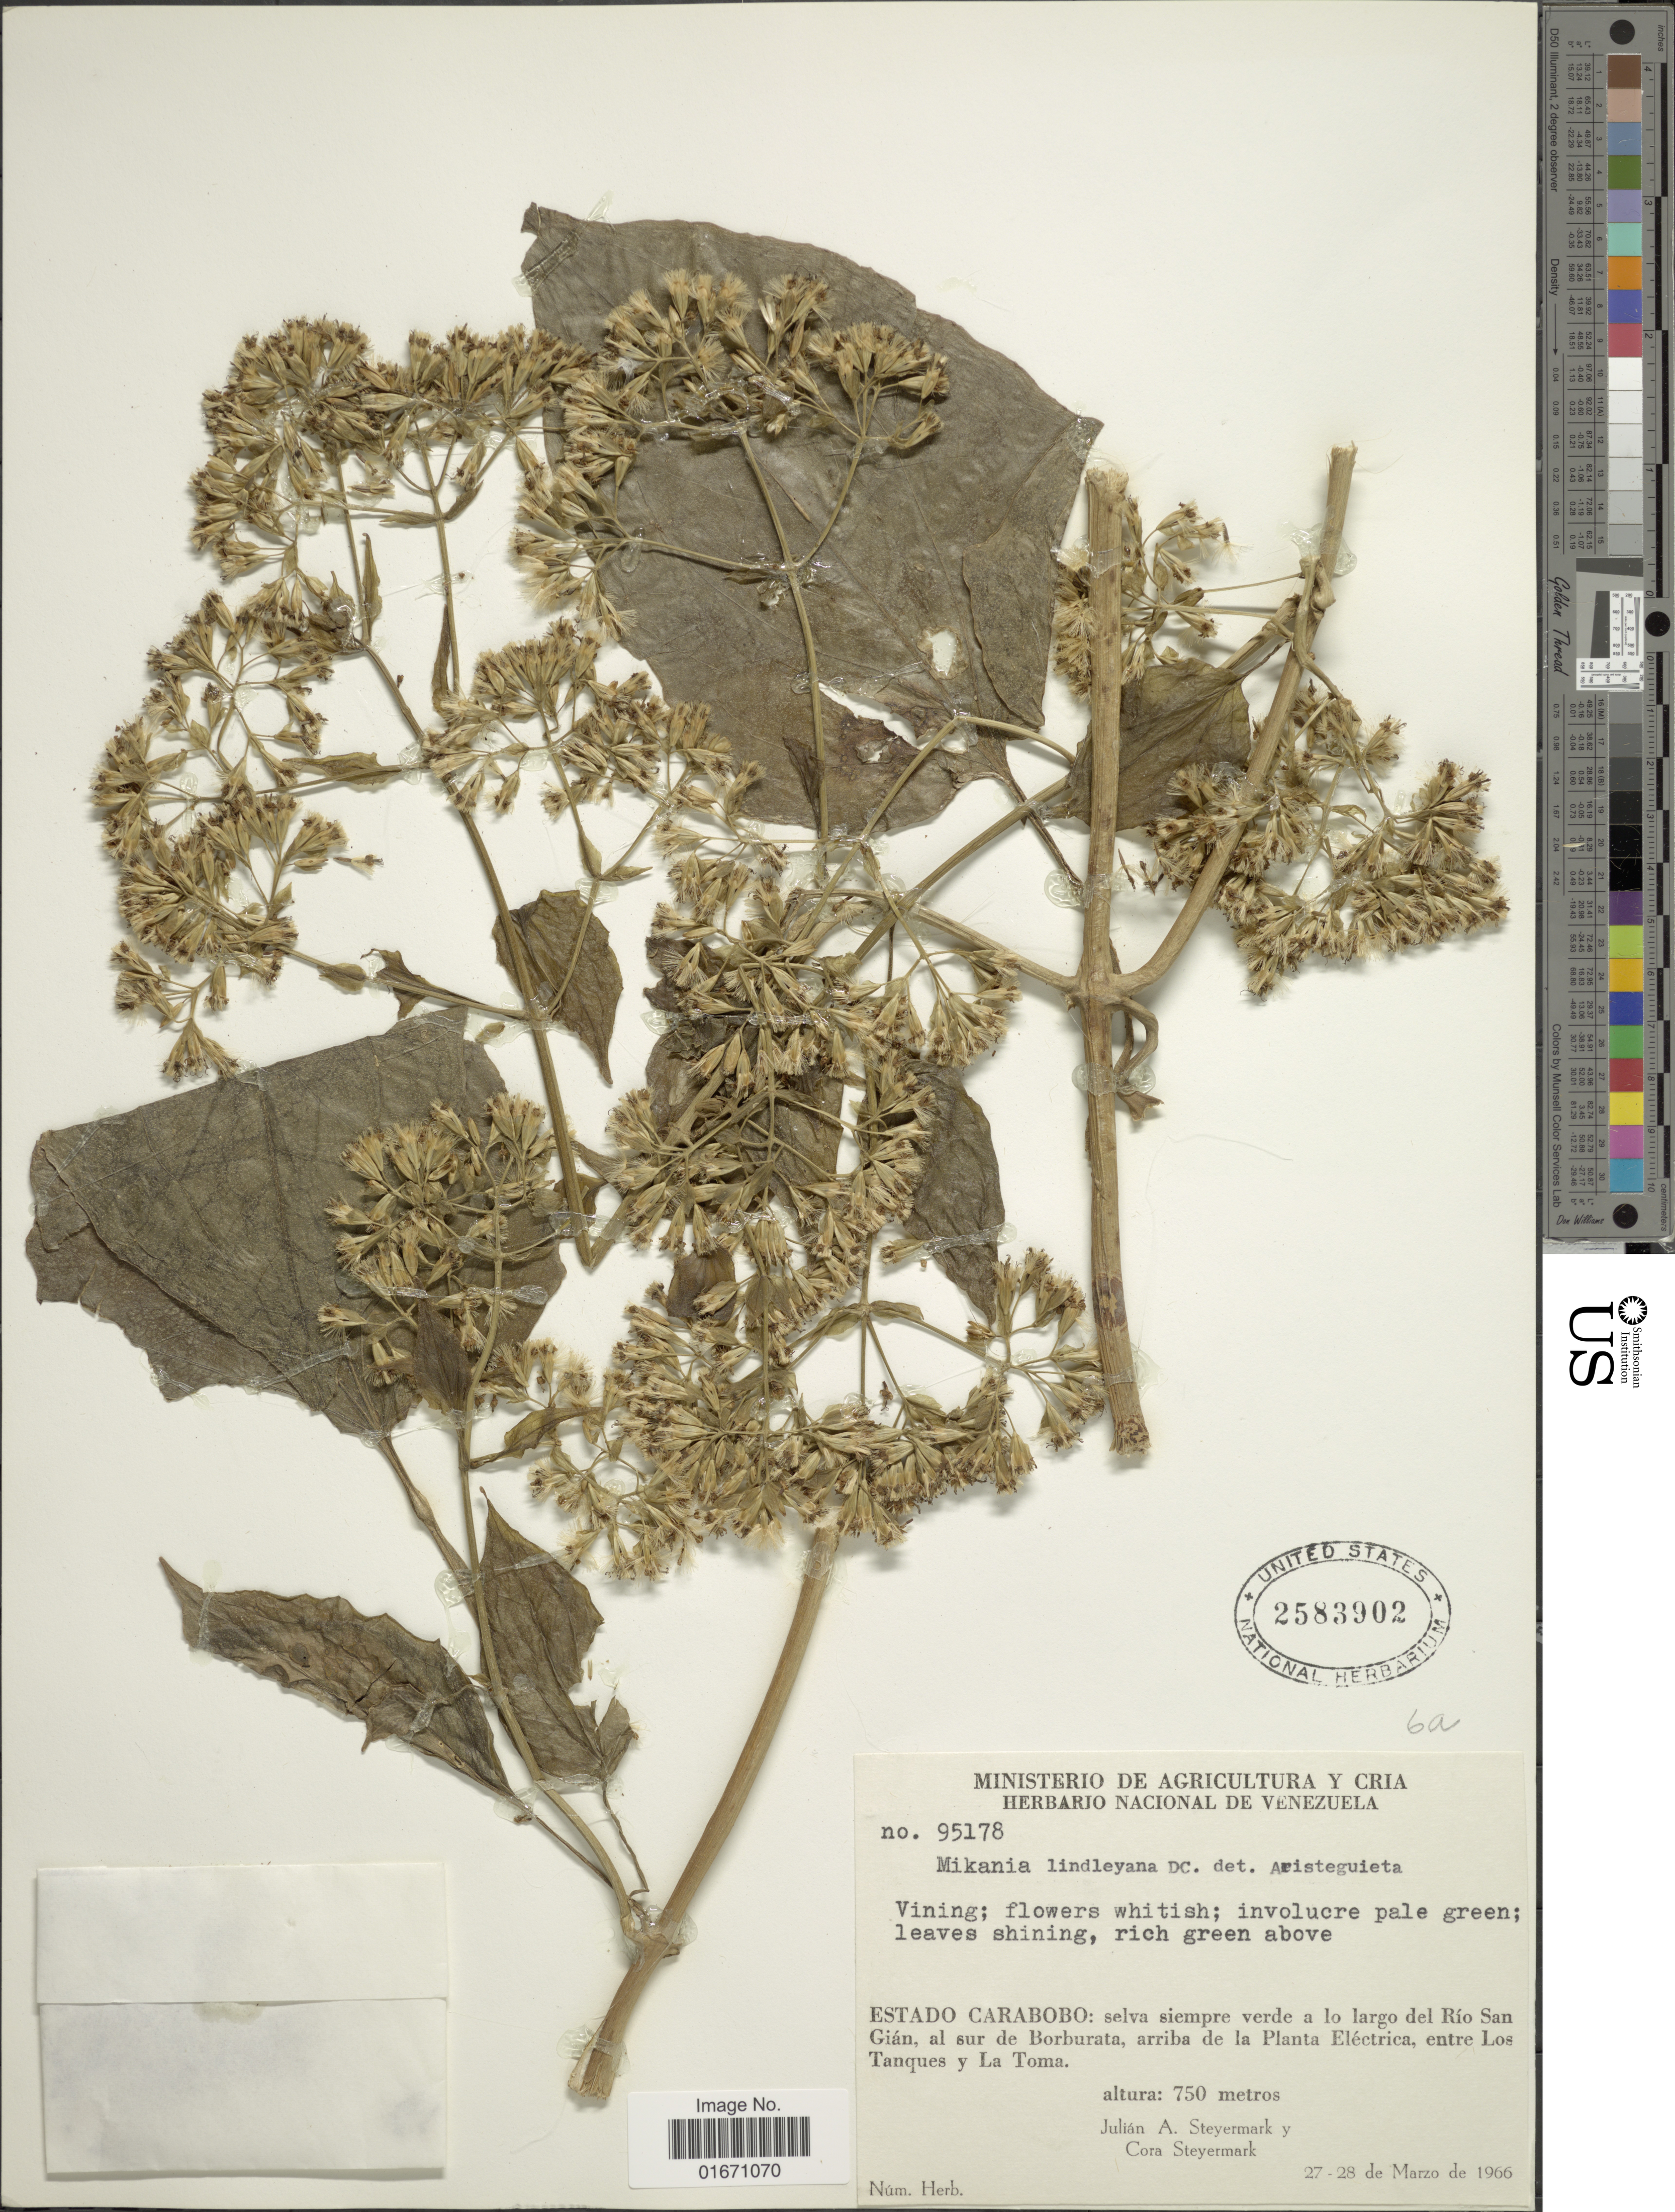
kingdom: Plantae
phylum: Tracheophyta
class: Magnoliopsida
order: Asterales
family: Asteraceae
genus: Mikania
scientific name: Mikania lindleyana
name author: DC.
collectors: J. Steyermark & C. Steyermark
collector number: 95178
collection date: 1966-03-27/1966-03-28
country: Venezuela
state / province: Carabobo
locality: Selva siempre verde a lomlargo del Rio San Gian, al sur de Borburata, arriba de la Planta Electrica, entre Los Tanques y La Toma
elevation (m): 750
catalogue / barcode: US 2583902